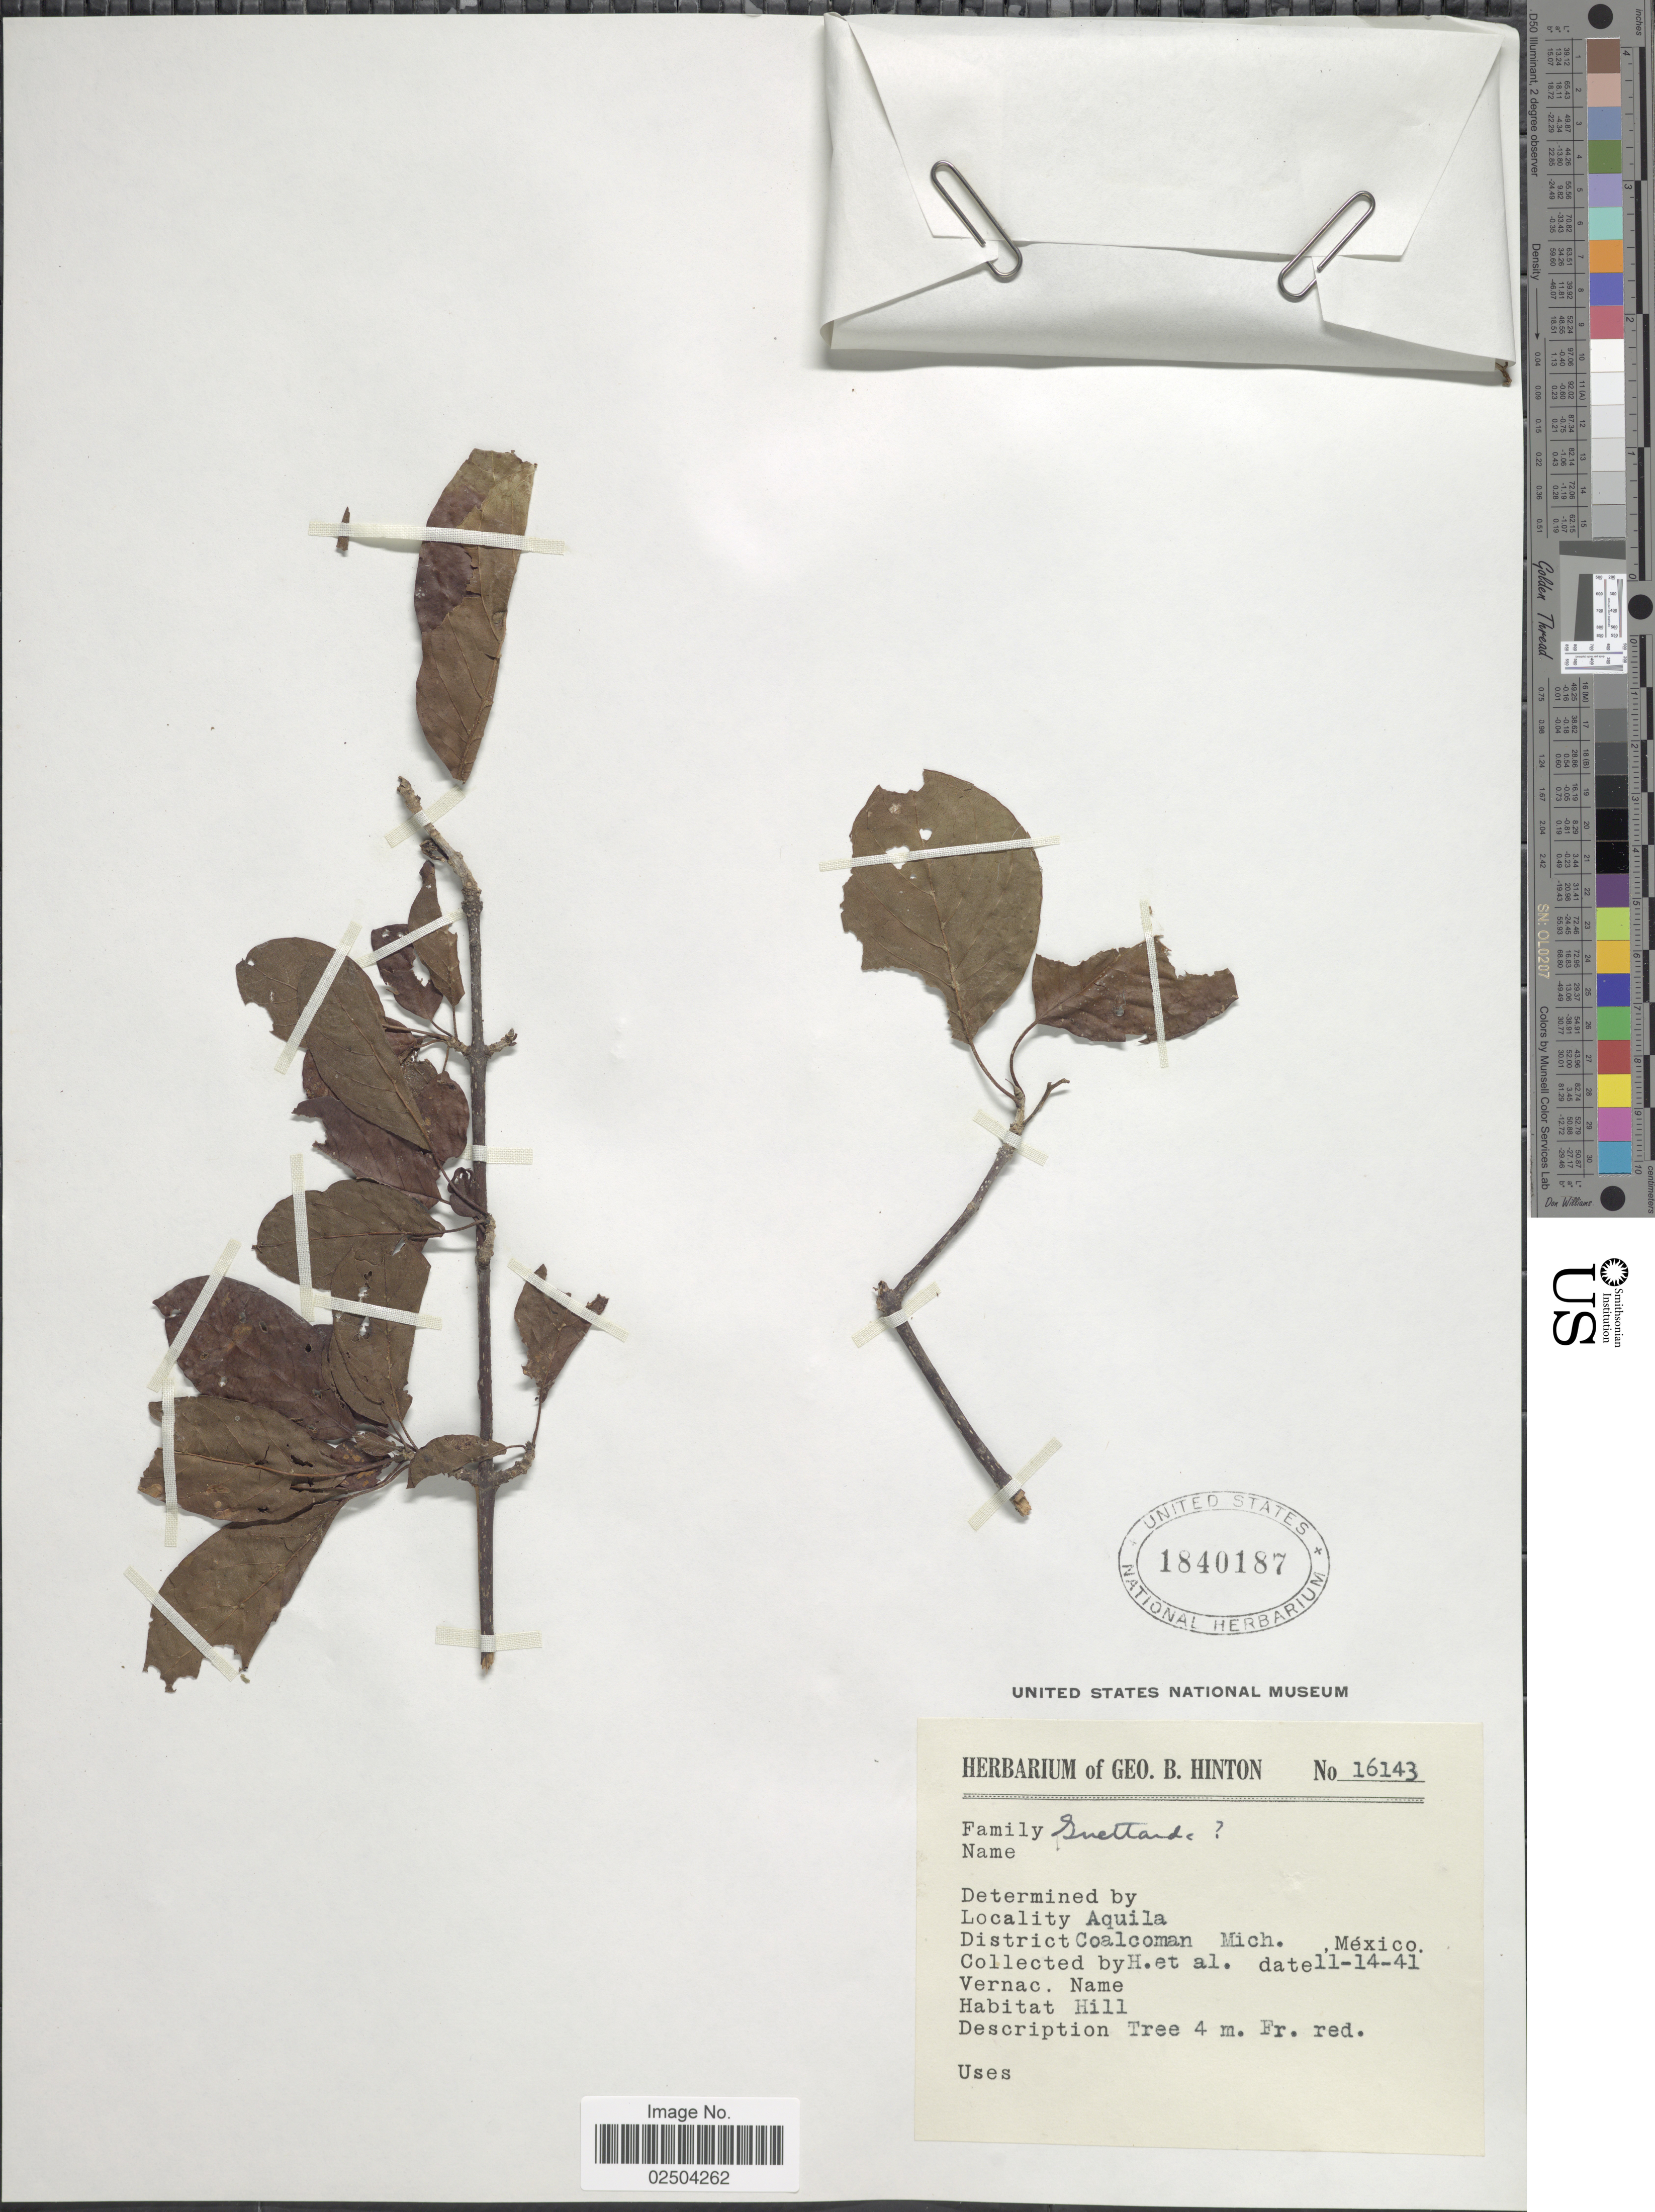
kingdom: Plantae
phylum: Tracheophyta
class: Magnoliopsida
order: Gentianales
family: Rubiaceae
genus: Guettarda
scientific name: Guettarda sp.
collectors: G. B. Hinton & et al.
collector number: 16143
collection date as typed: Transcribed d/m/y: 14/11/41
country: Mexico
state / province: Michoacán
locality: Aquila, District Coalcoman, Mich., Mexico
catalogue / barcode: US 1840187